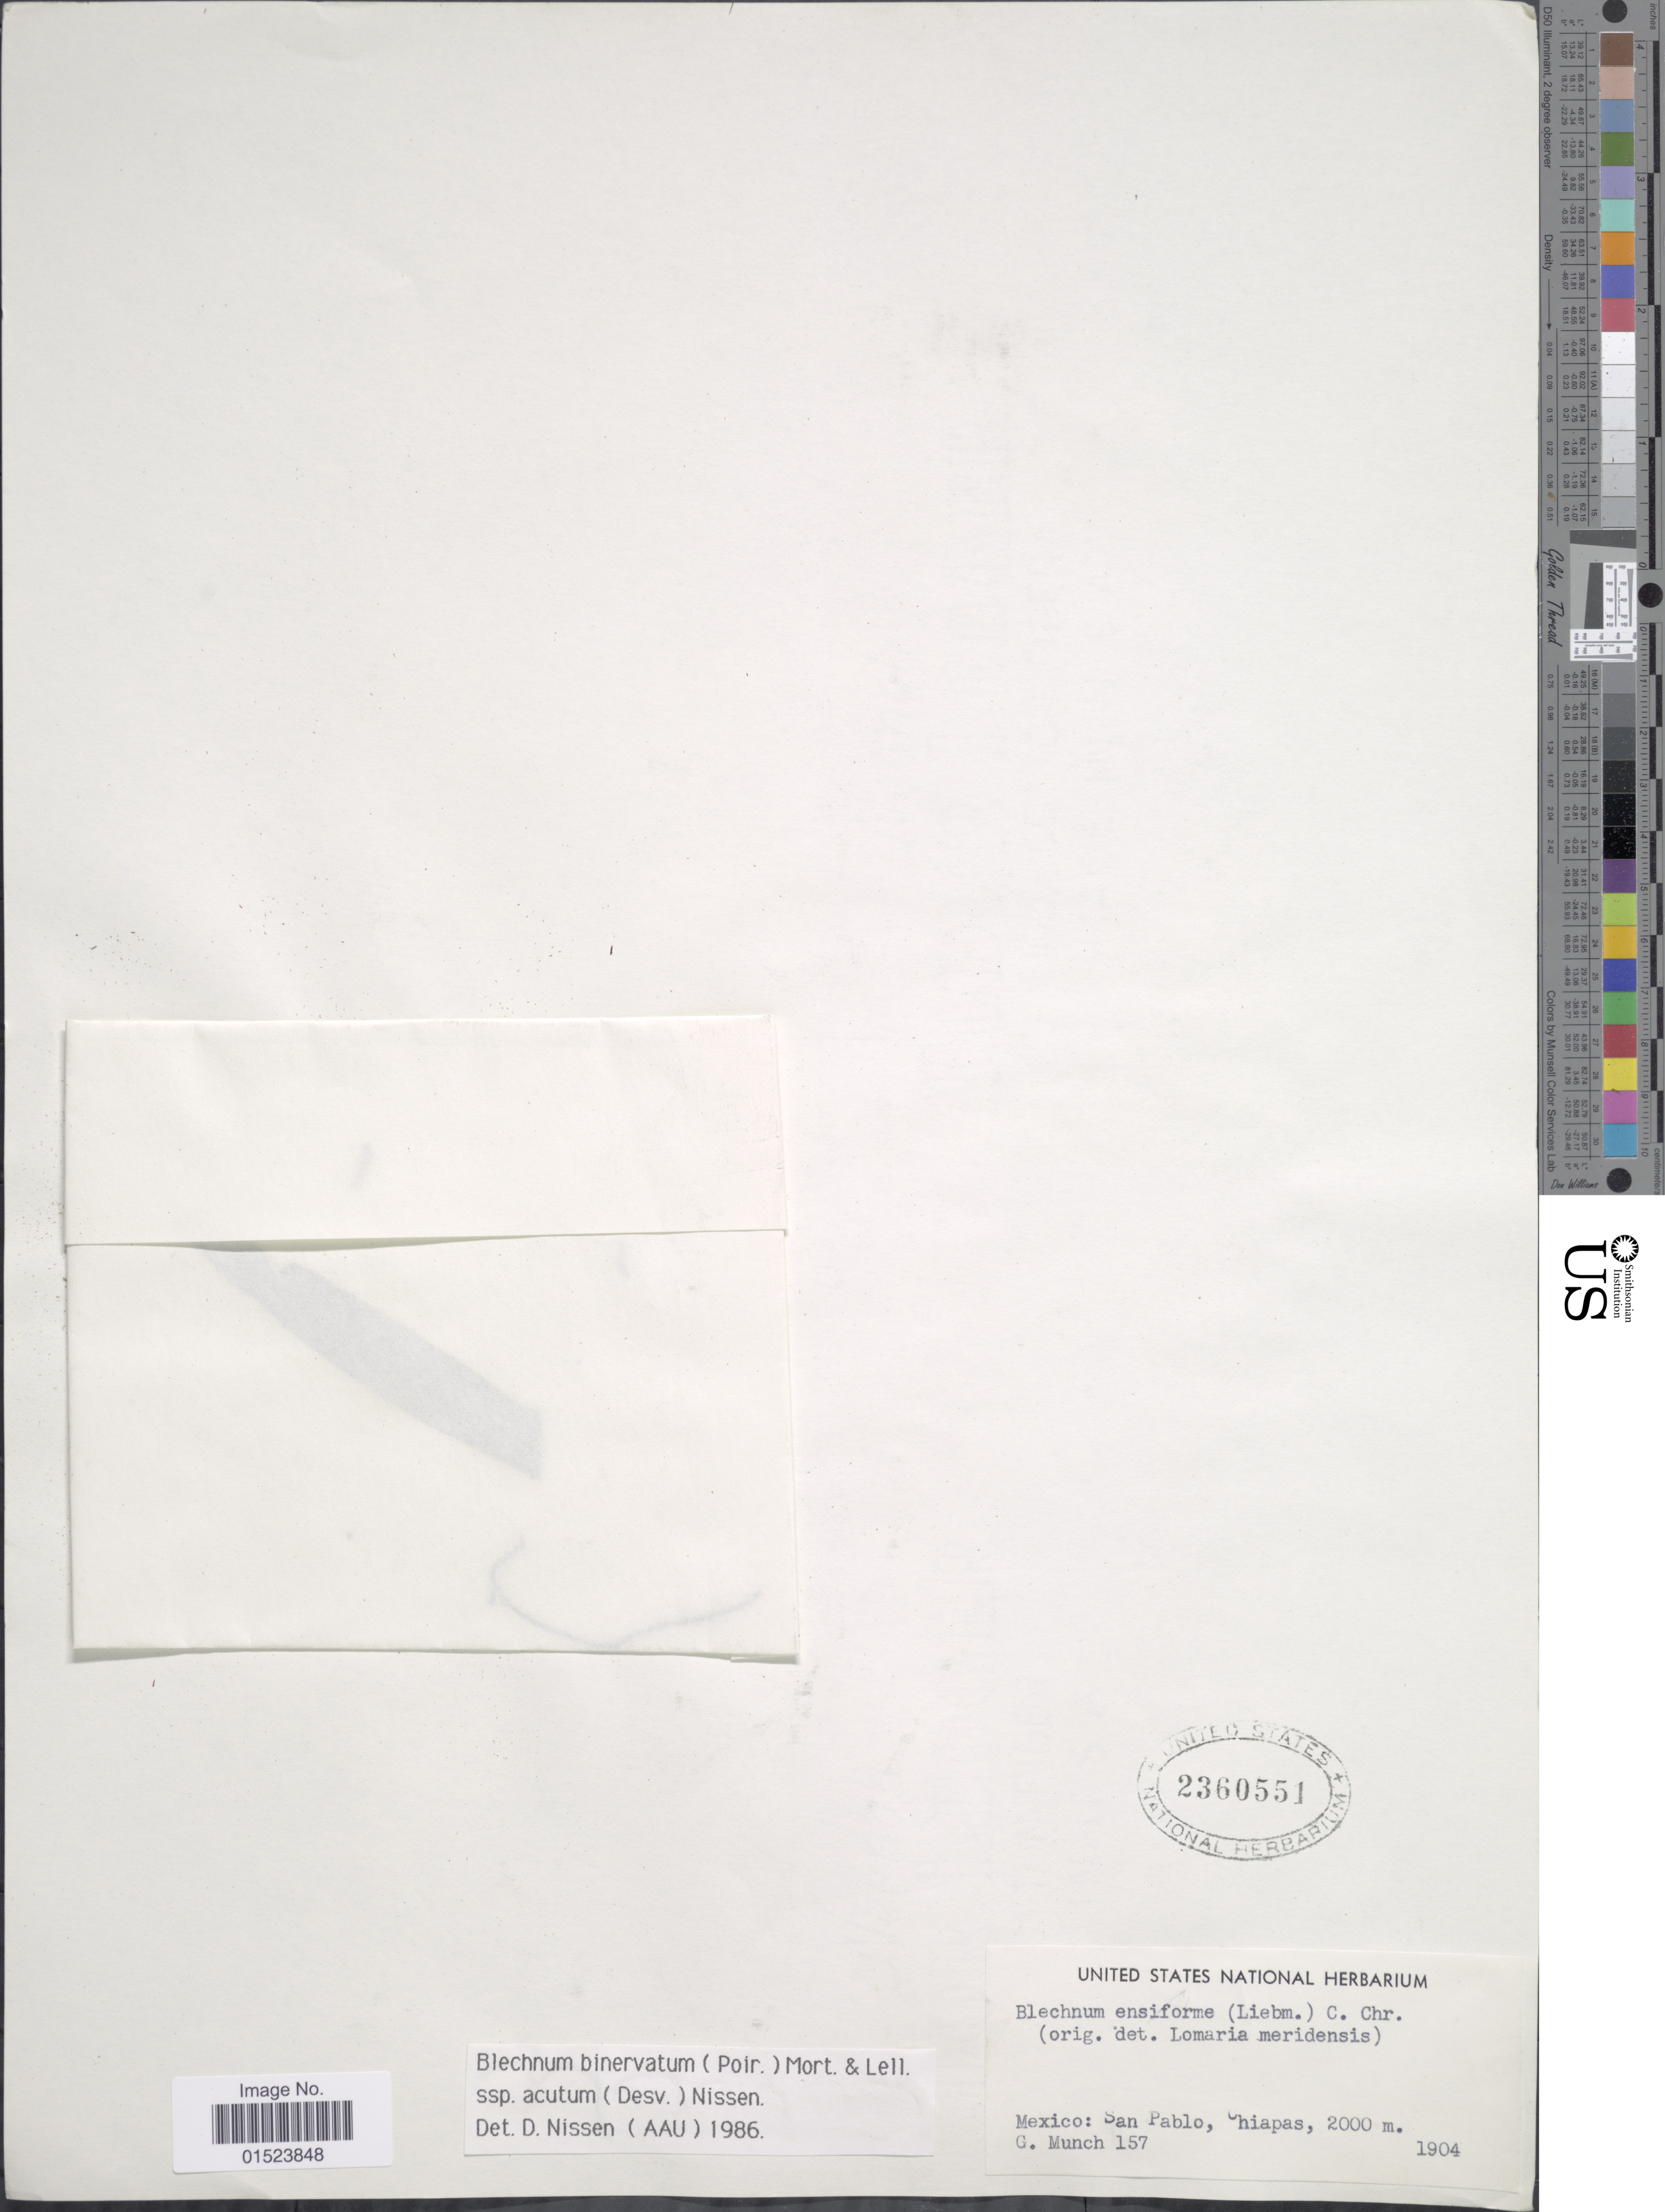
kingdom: Plantae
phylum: Tracheophyta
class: Polypodiopsida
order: Polypodiales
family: Blechnaceae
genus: Blechnum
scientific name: Blechnum ensiforme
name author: (Liebm.) C. Chr.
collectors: G. Munch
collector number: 157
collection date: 1904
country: Mexico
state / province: Chiapas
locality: San Pablo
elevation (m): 2000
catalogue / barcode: US 2360551